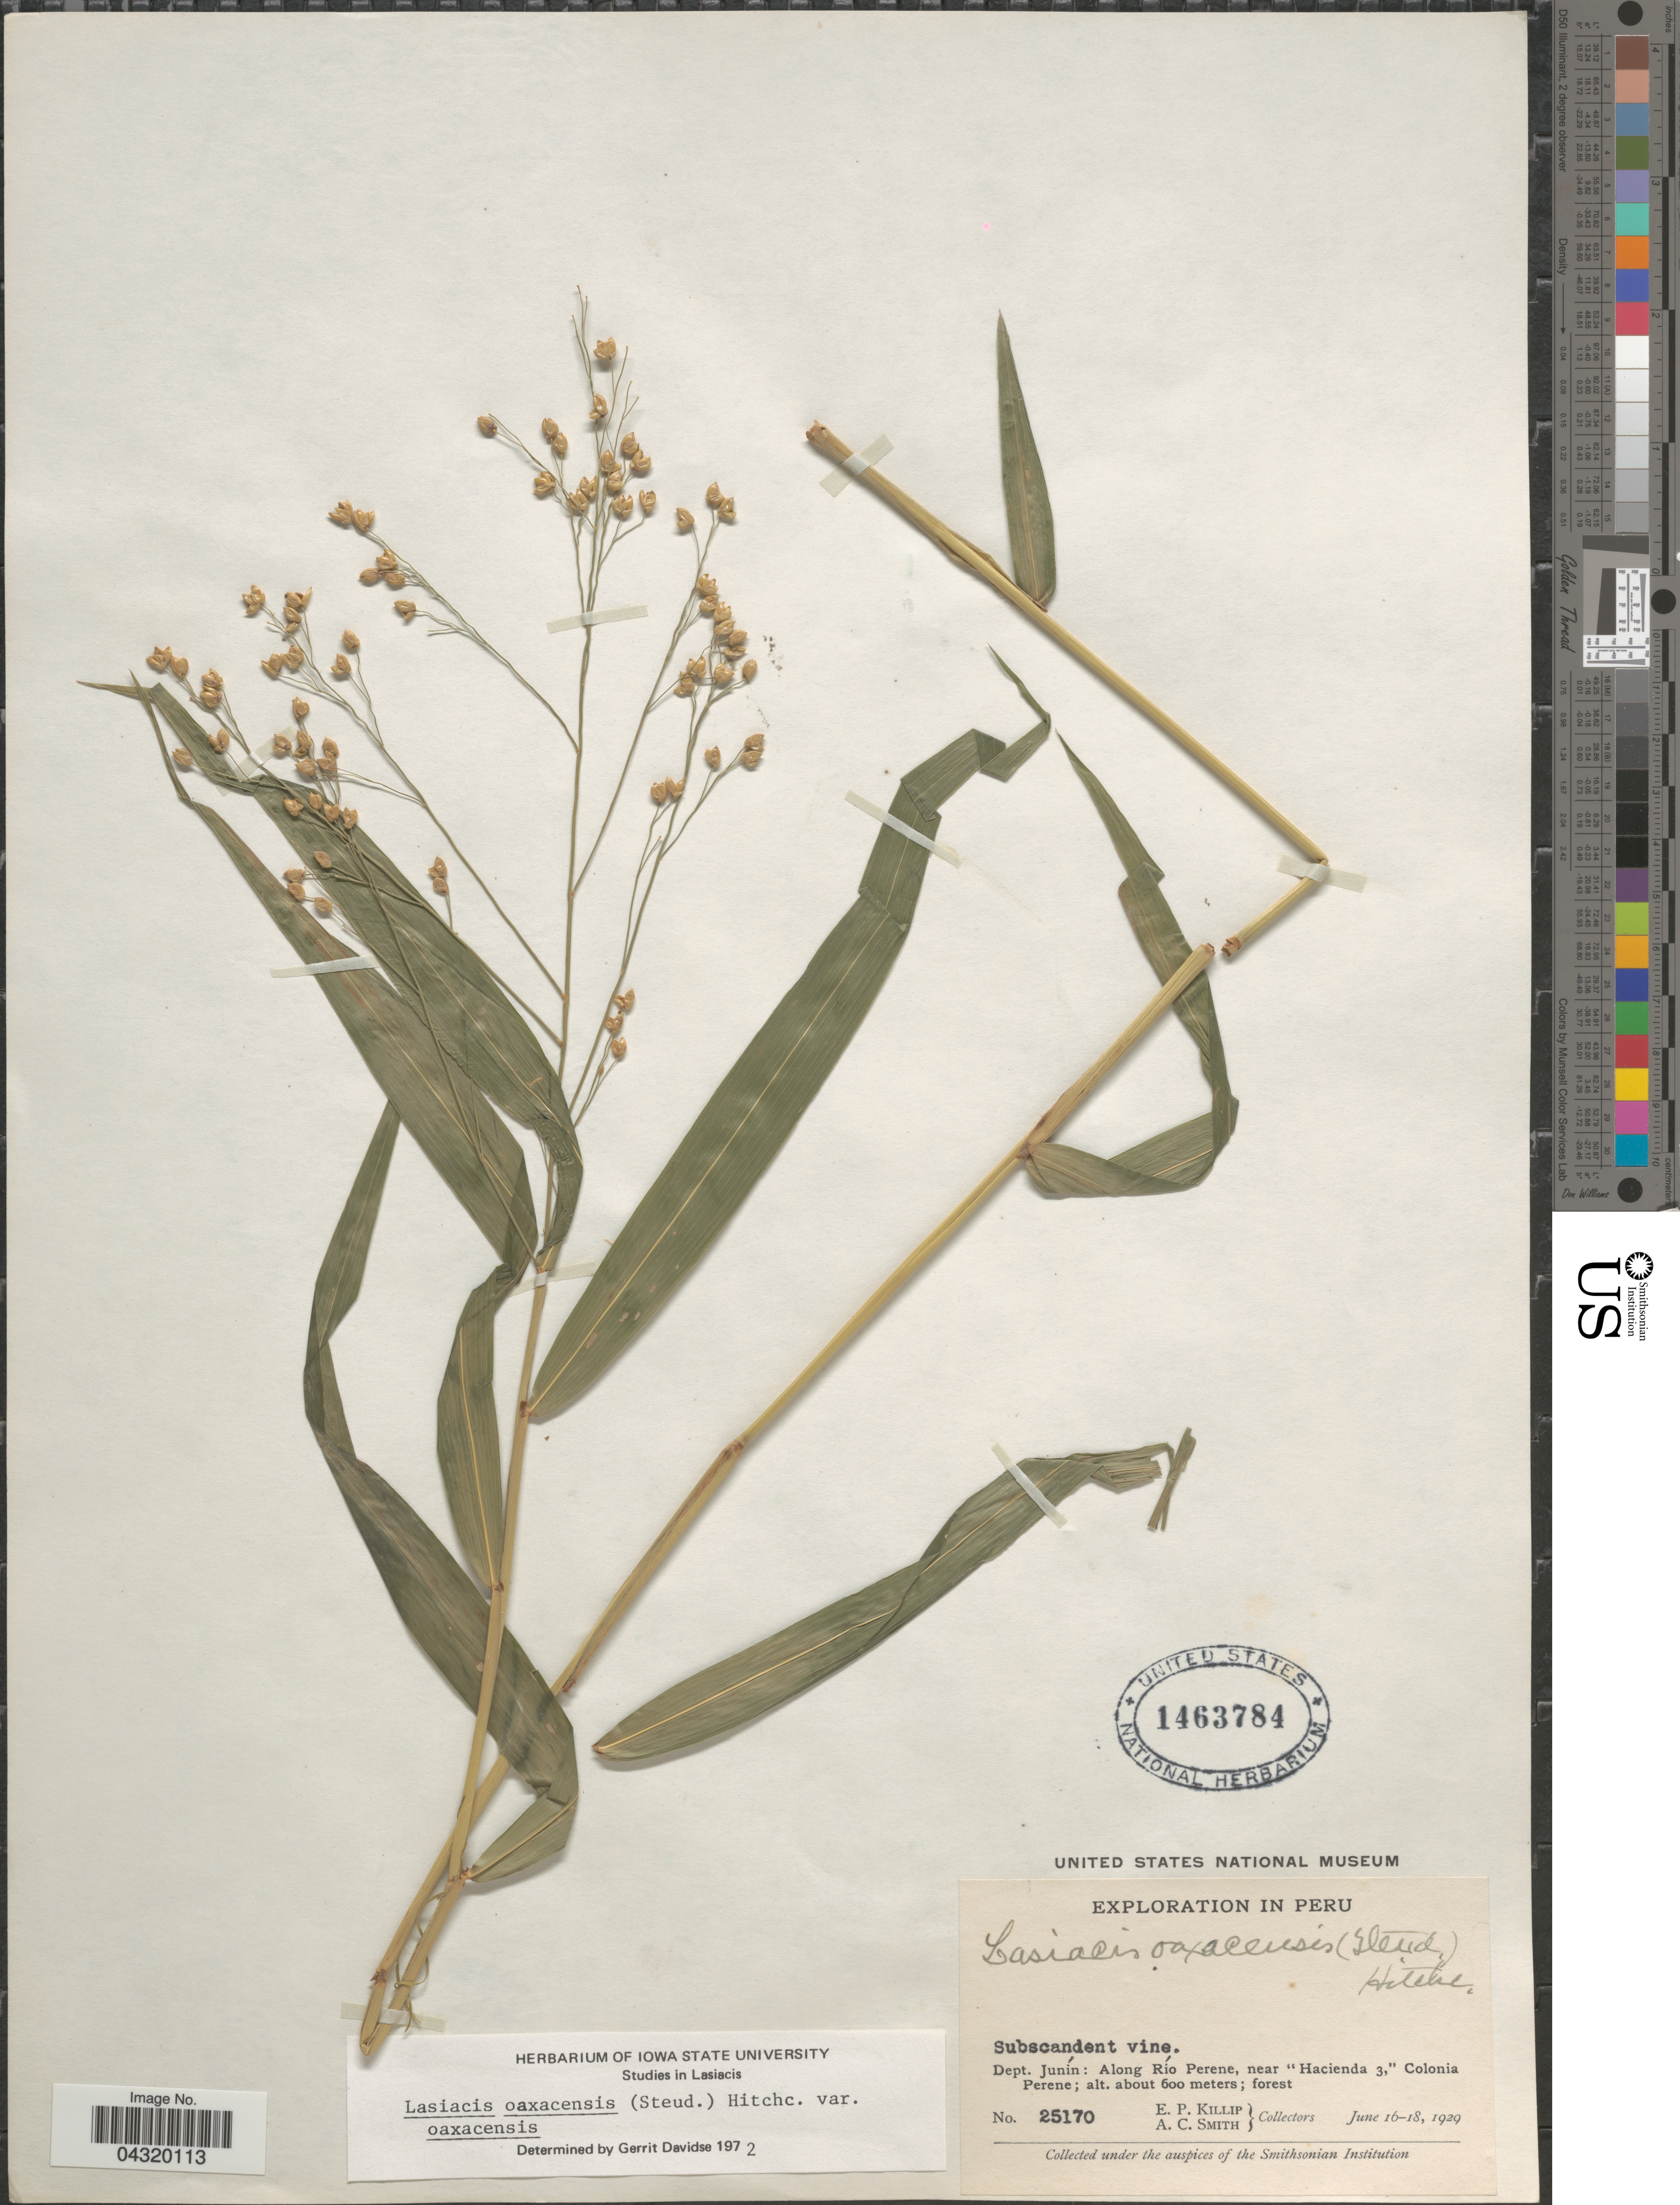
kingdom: Plantae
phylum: Tracheophyta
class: Liliopsida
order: Poales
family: Poaceae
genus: Lasiacis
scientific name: Lasiacis oaxacensis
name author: (Steud.) Hitchc.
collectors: E. P. Killip & A. C. Smith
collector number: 25170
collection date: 1929-06-16/1929-06-18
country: Peru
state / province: Junín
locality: Exploration in Peru. Dept. Junín: Along Río Perene, near "Hacienda 3," Colonia Perene.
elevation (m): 600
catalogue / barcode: US 1463784